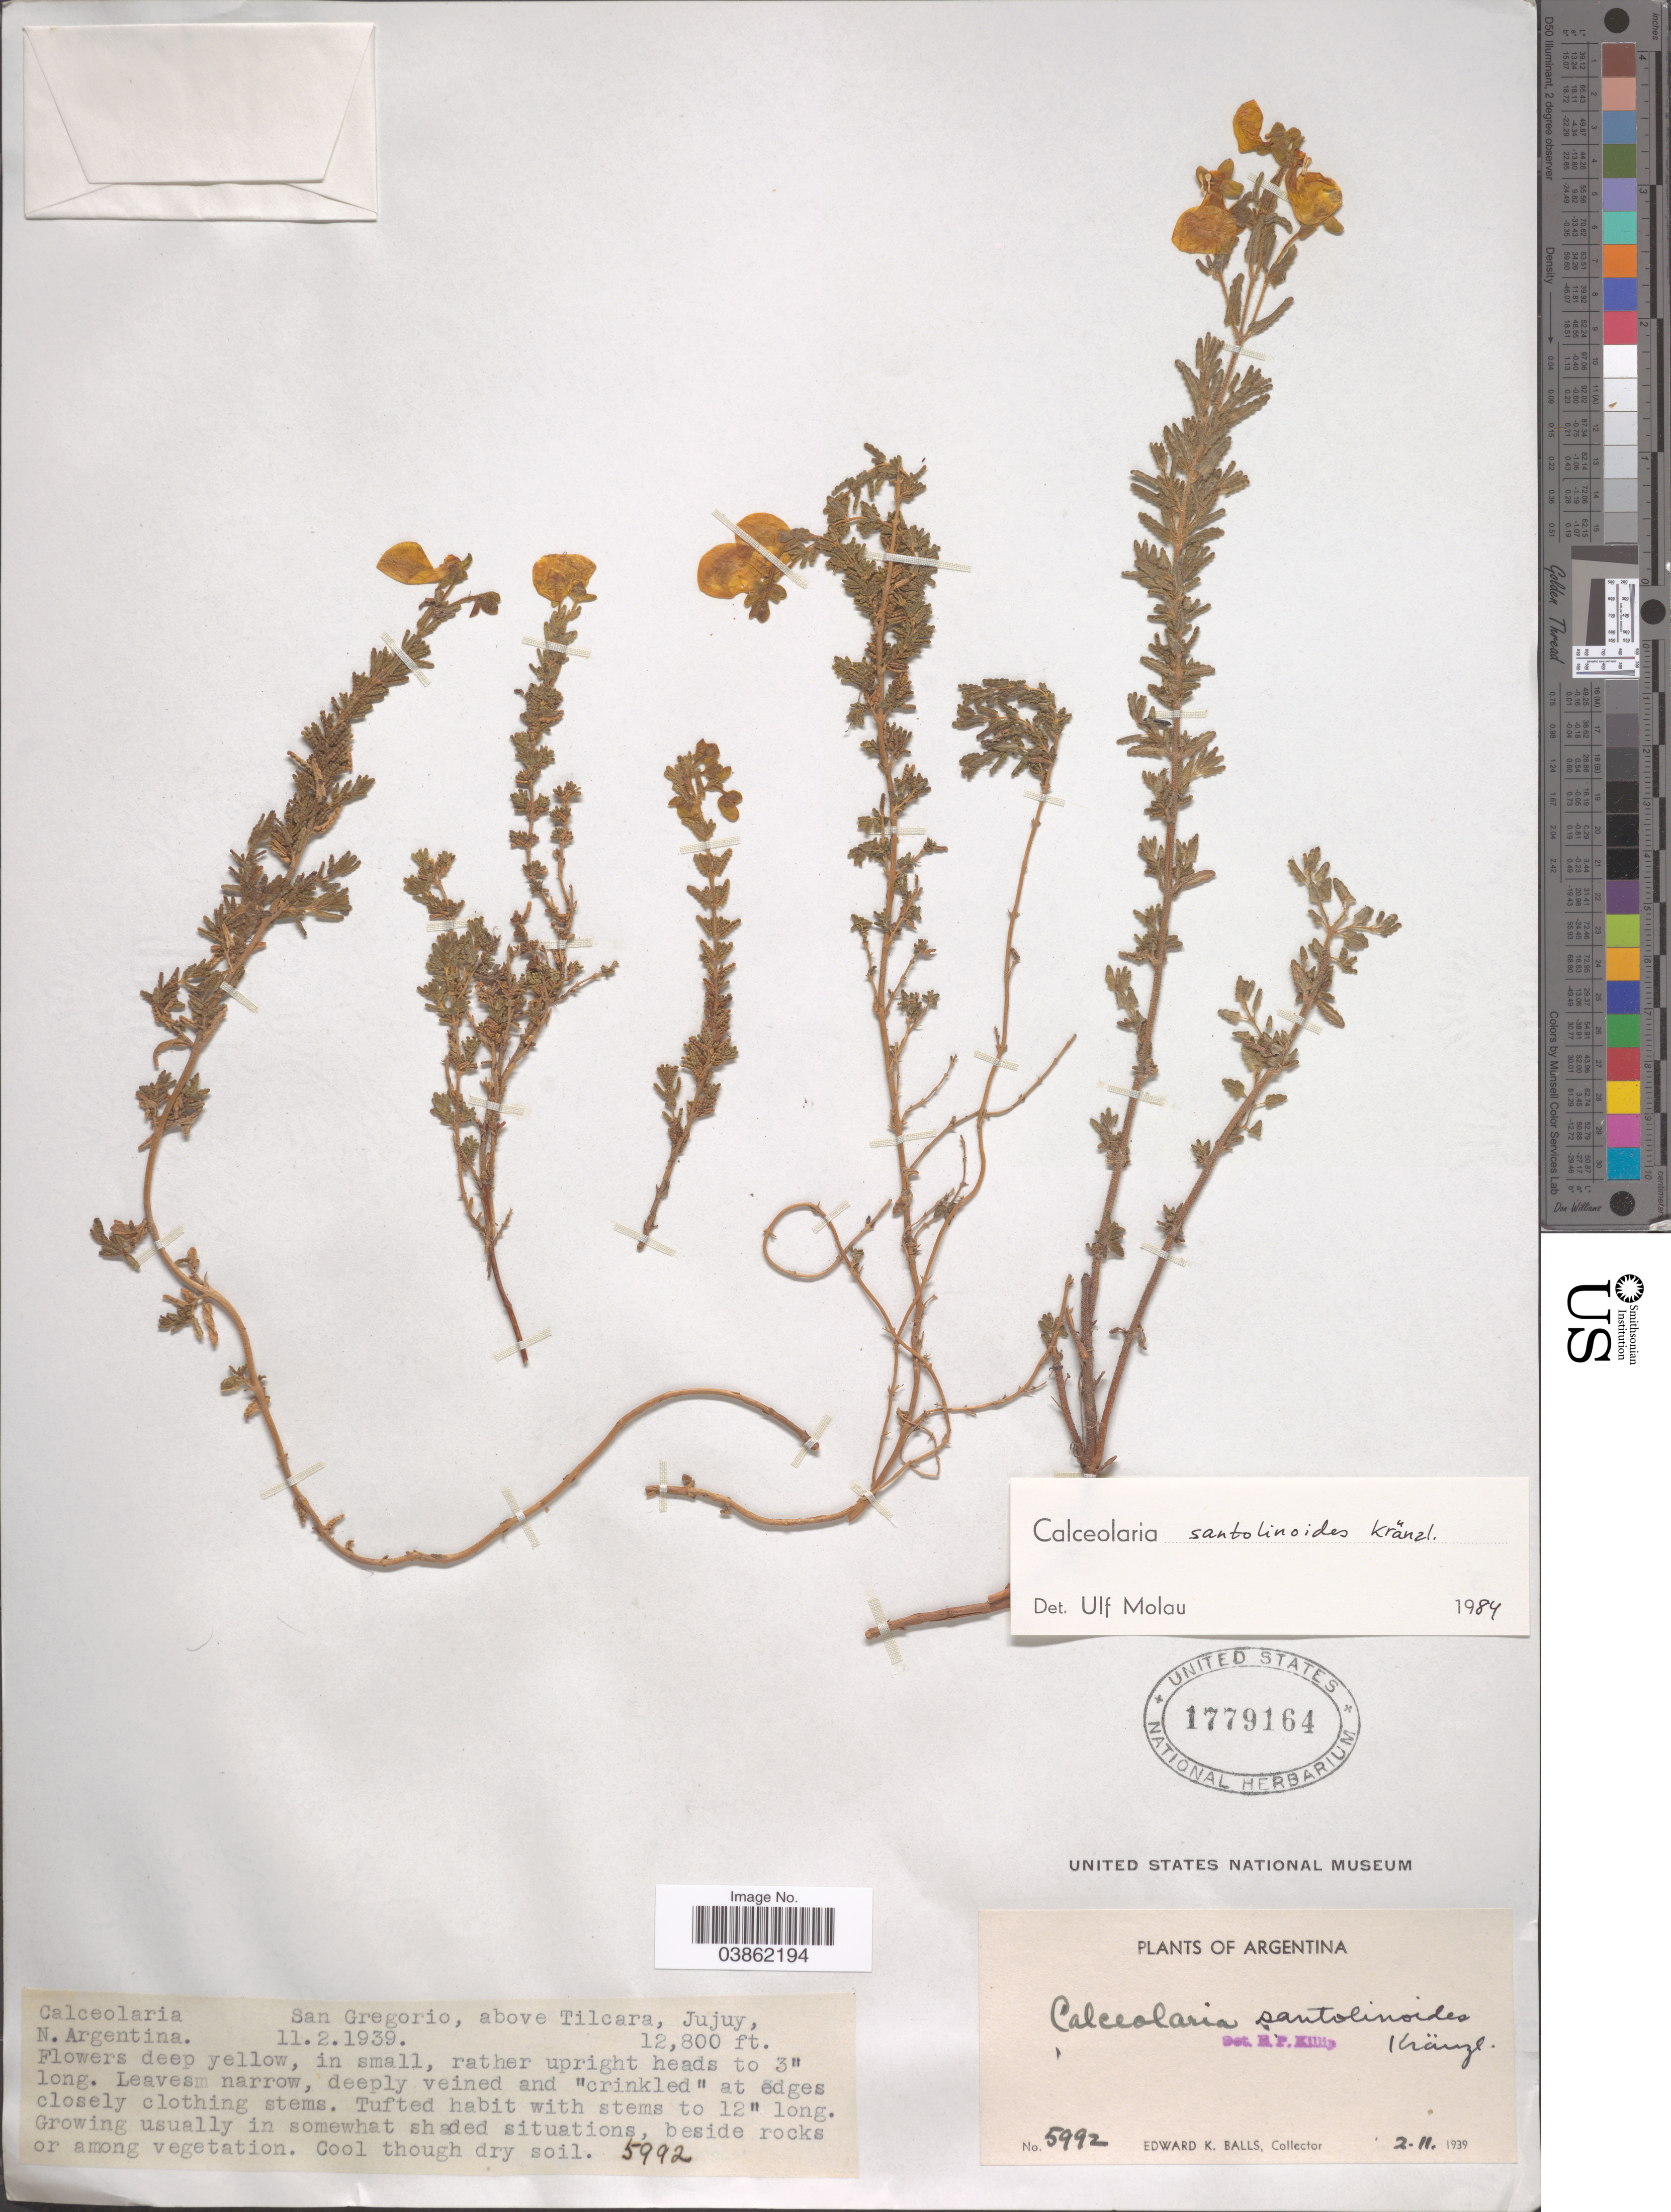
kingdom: Plantae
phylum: Tracheophyta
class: Magnoliopsida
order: Lamiales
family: Calceolariaceae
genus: Calceolaria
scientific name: Calceolaria santolinoides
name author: Kraenzl.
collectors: E. K. Balls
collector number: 5992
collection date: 1939-02-11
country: Argentina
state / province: Jujuy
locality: San Gregorio, above Tilcara, N. Argentina.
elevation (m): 3901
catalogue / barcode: US 1779164